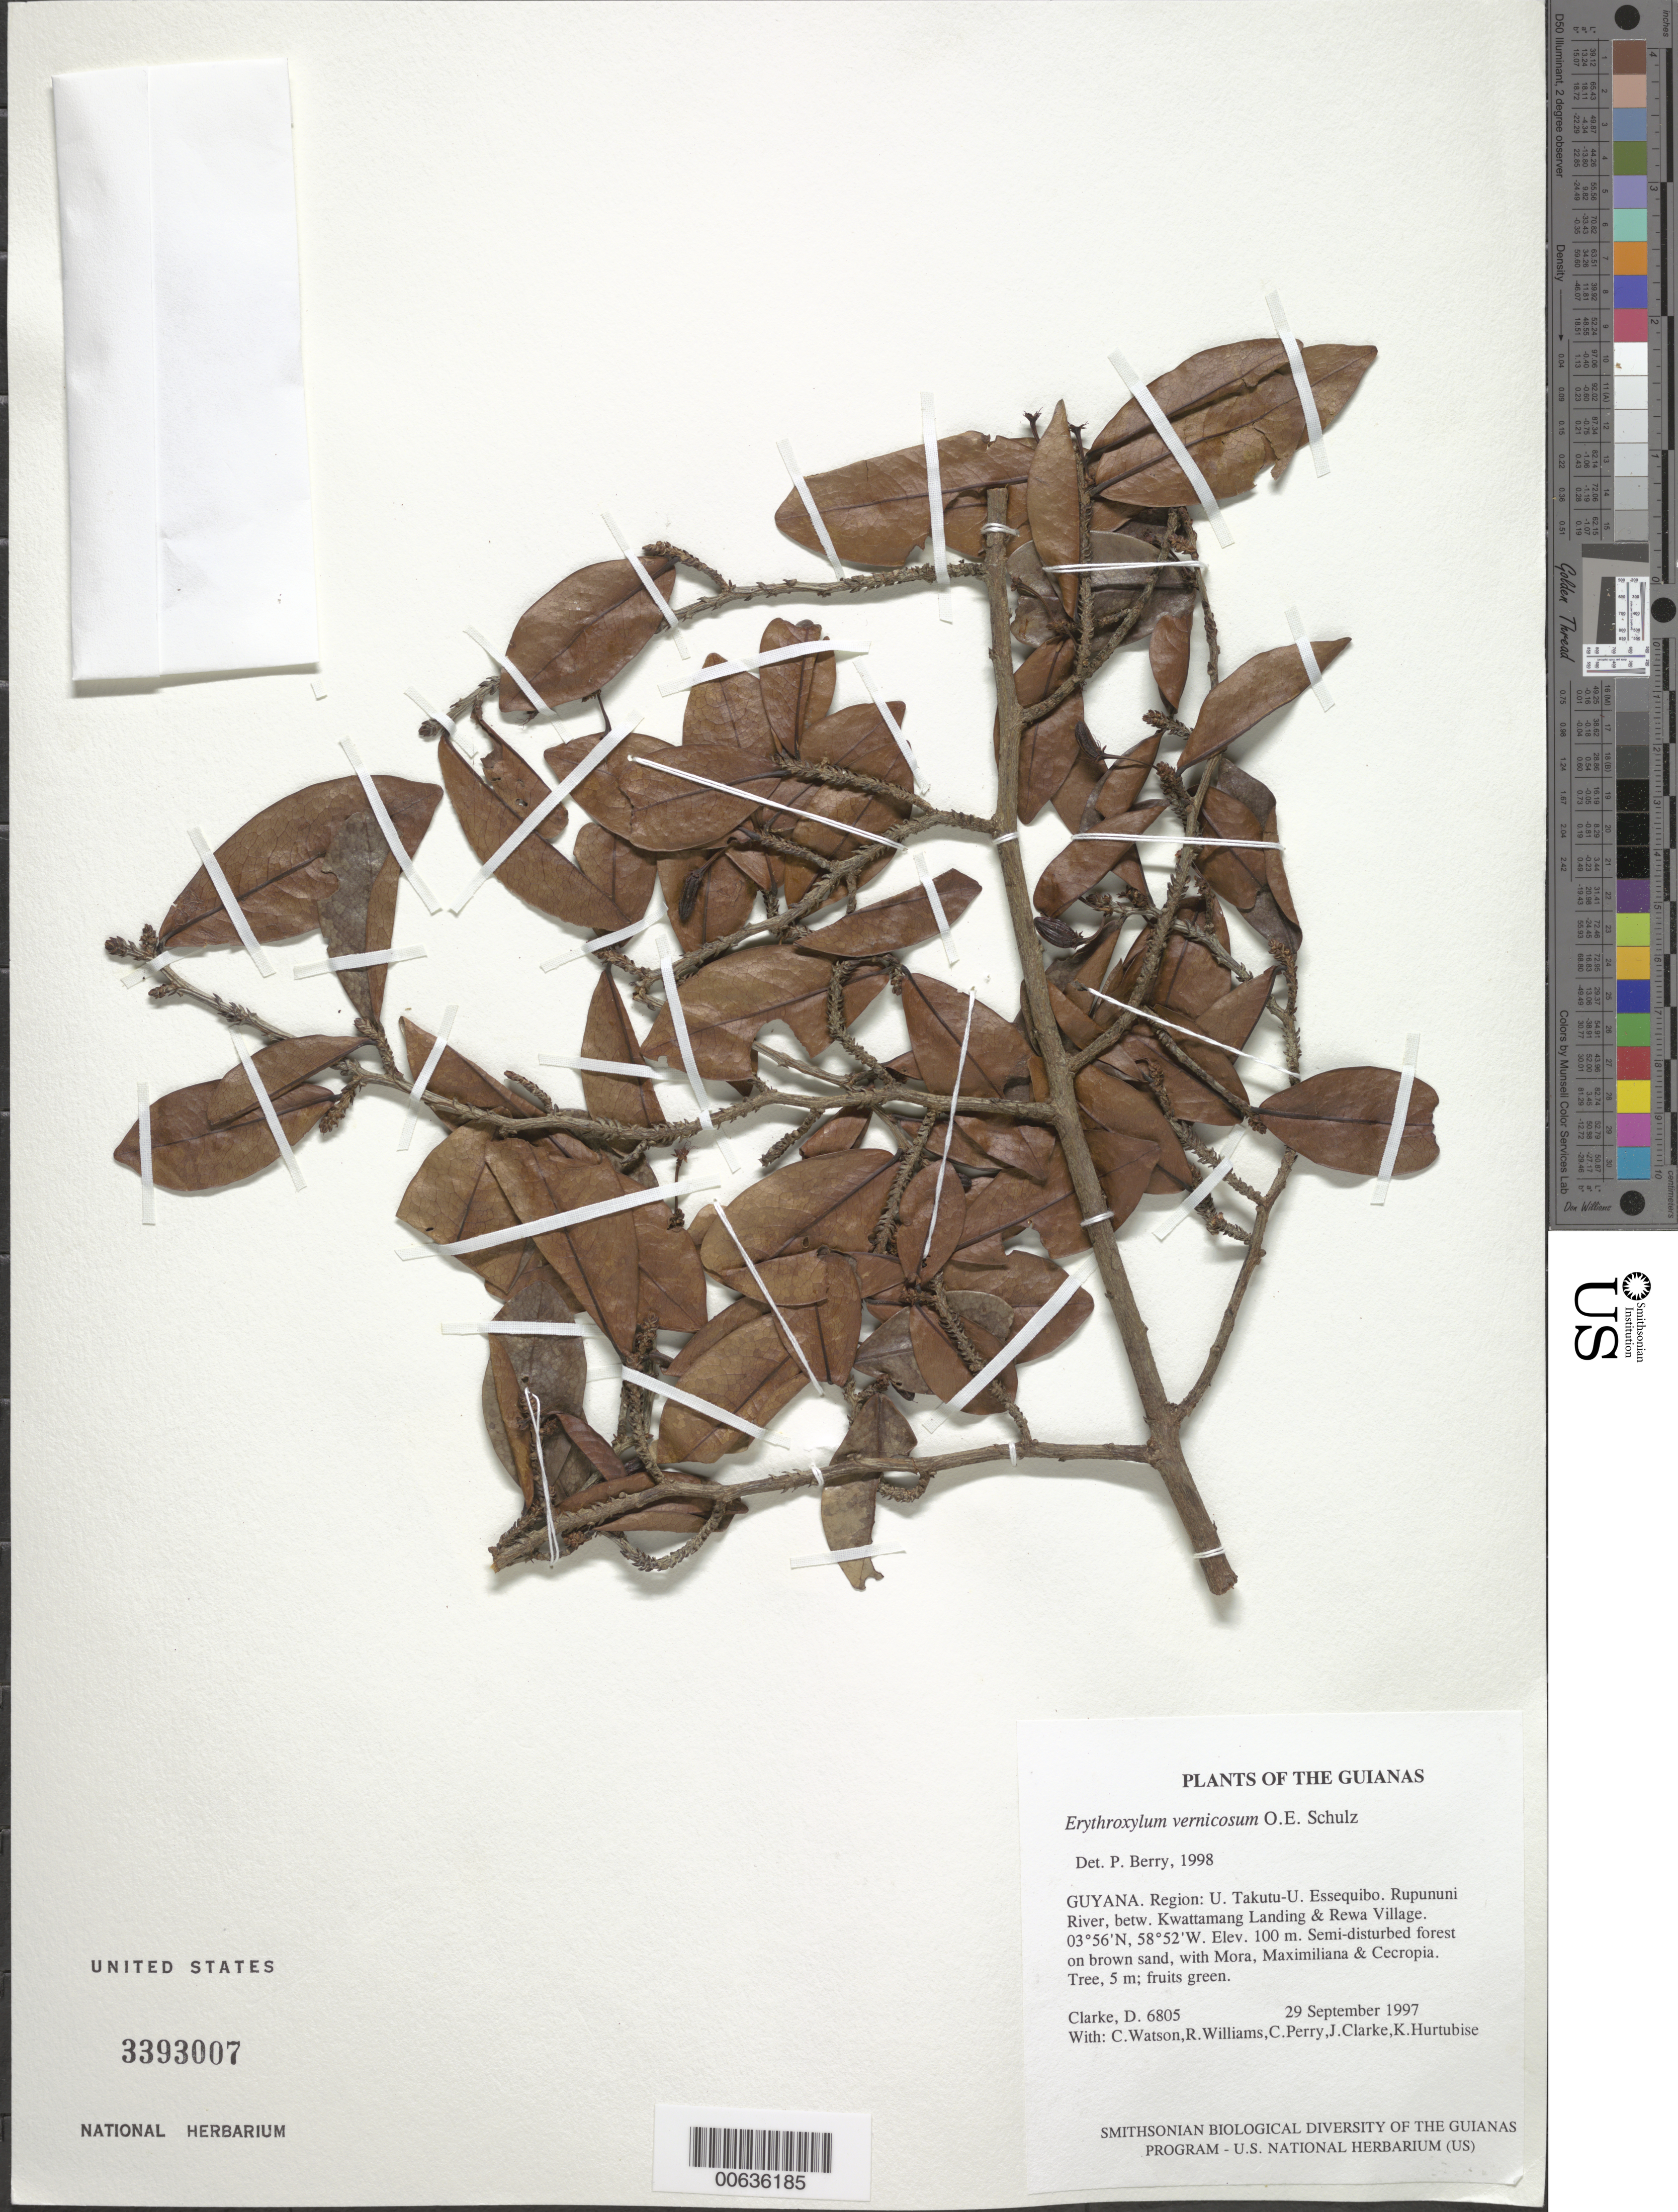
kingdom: Plantae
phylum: Tracheophyta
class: Magnoliopsida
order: Malpighiales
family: Erythroxylaceae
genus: Erythroxylum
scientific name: Erythroxylum vernicosum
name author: O.E. Schulz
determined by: Berry, P. E., (WIS), University of Wisconsin - Madison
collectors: H. D. Clarke, C. Watson, R. Williams, C. Perry, J. Clarke & K. Hurtubise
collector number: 6805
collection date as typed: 29 September 1997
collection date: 1997-09-29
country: Guyana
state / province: U. Takutu-U. Essequibo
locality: Rupununi River, betw. Kwattamang Landing & Rewa Village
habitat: Semi-disturbed forest on brown sand, with Mora, Maximiliana & Cecropia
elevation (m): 100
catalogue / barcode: US 3393007